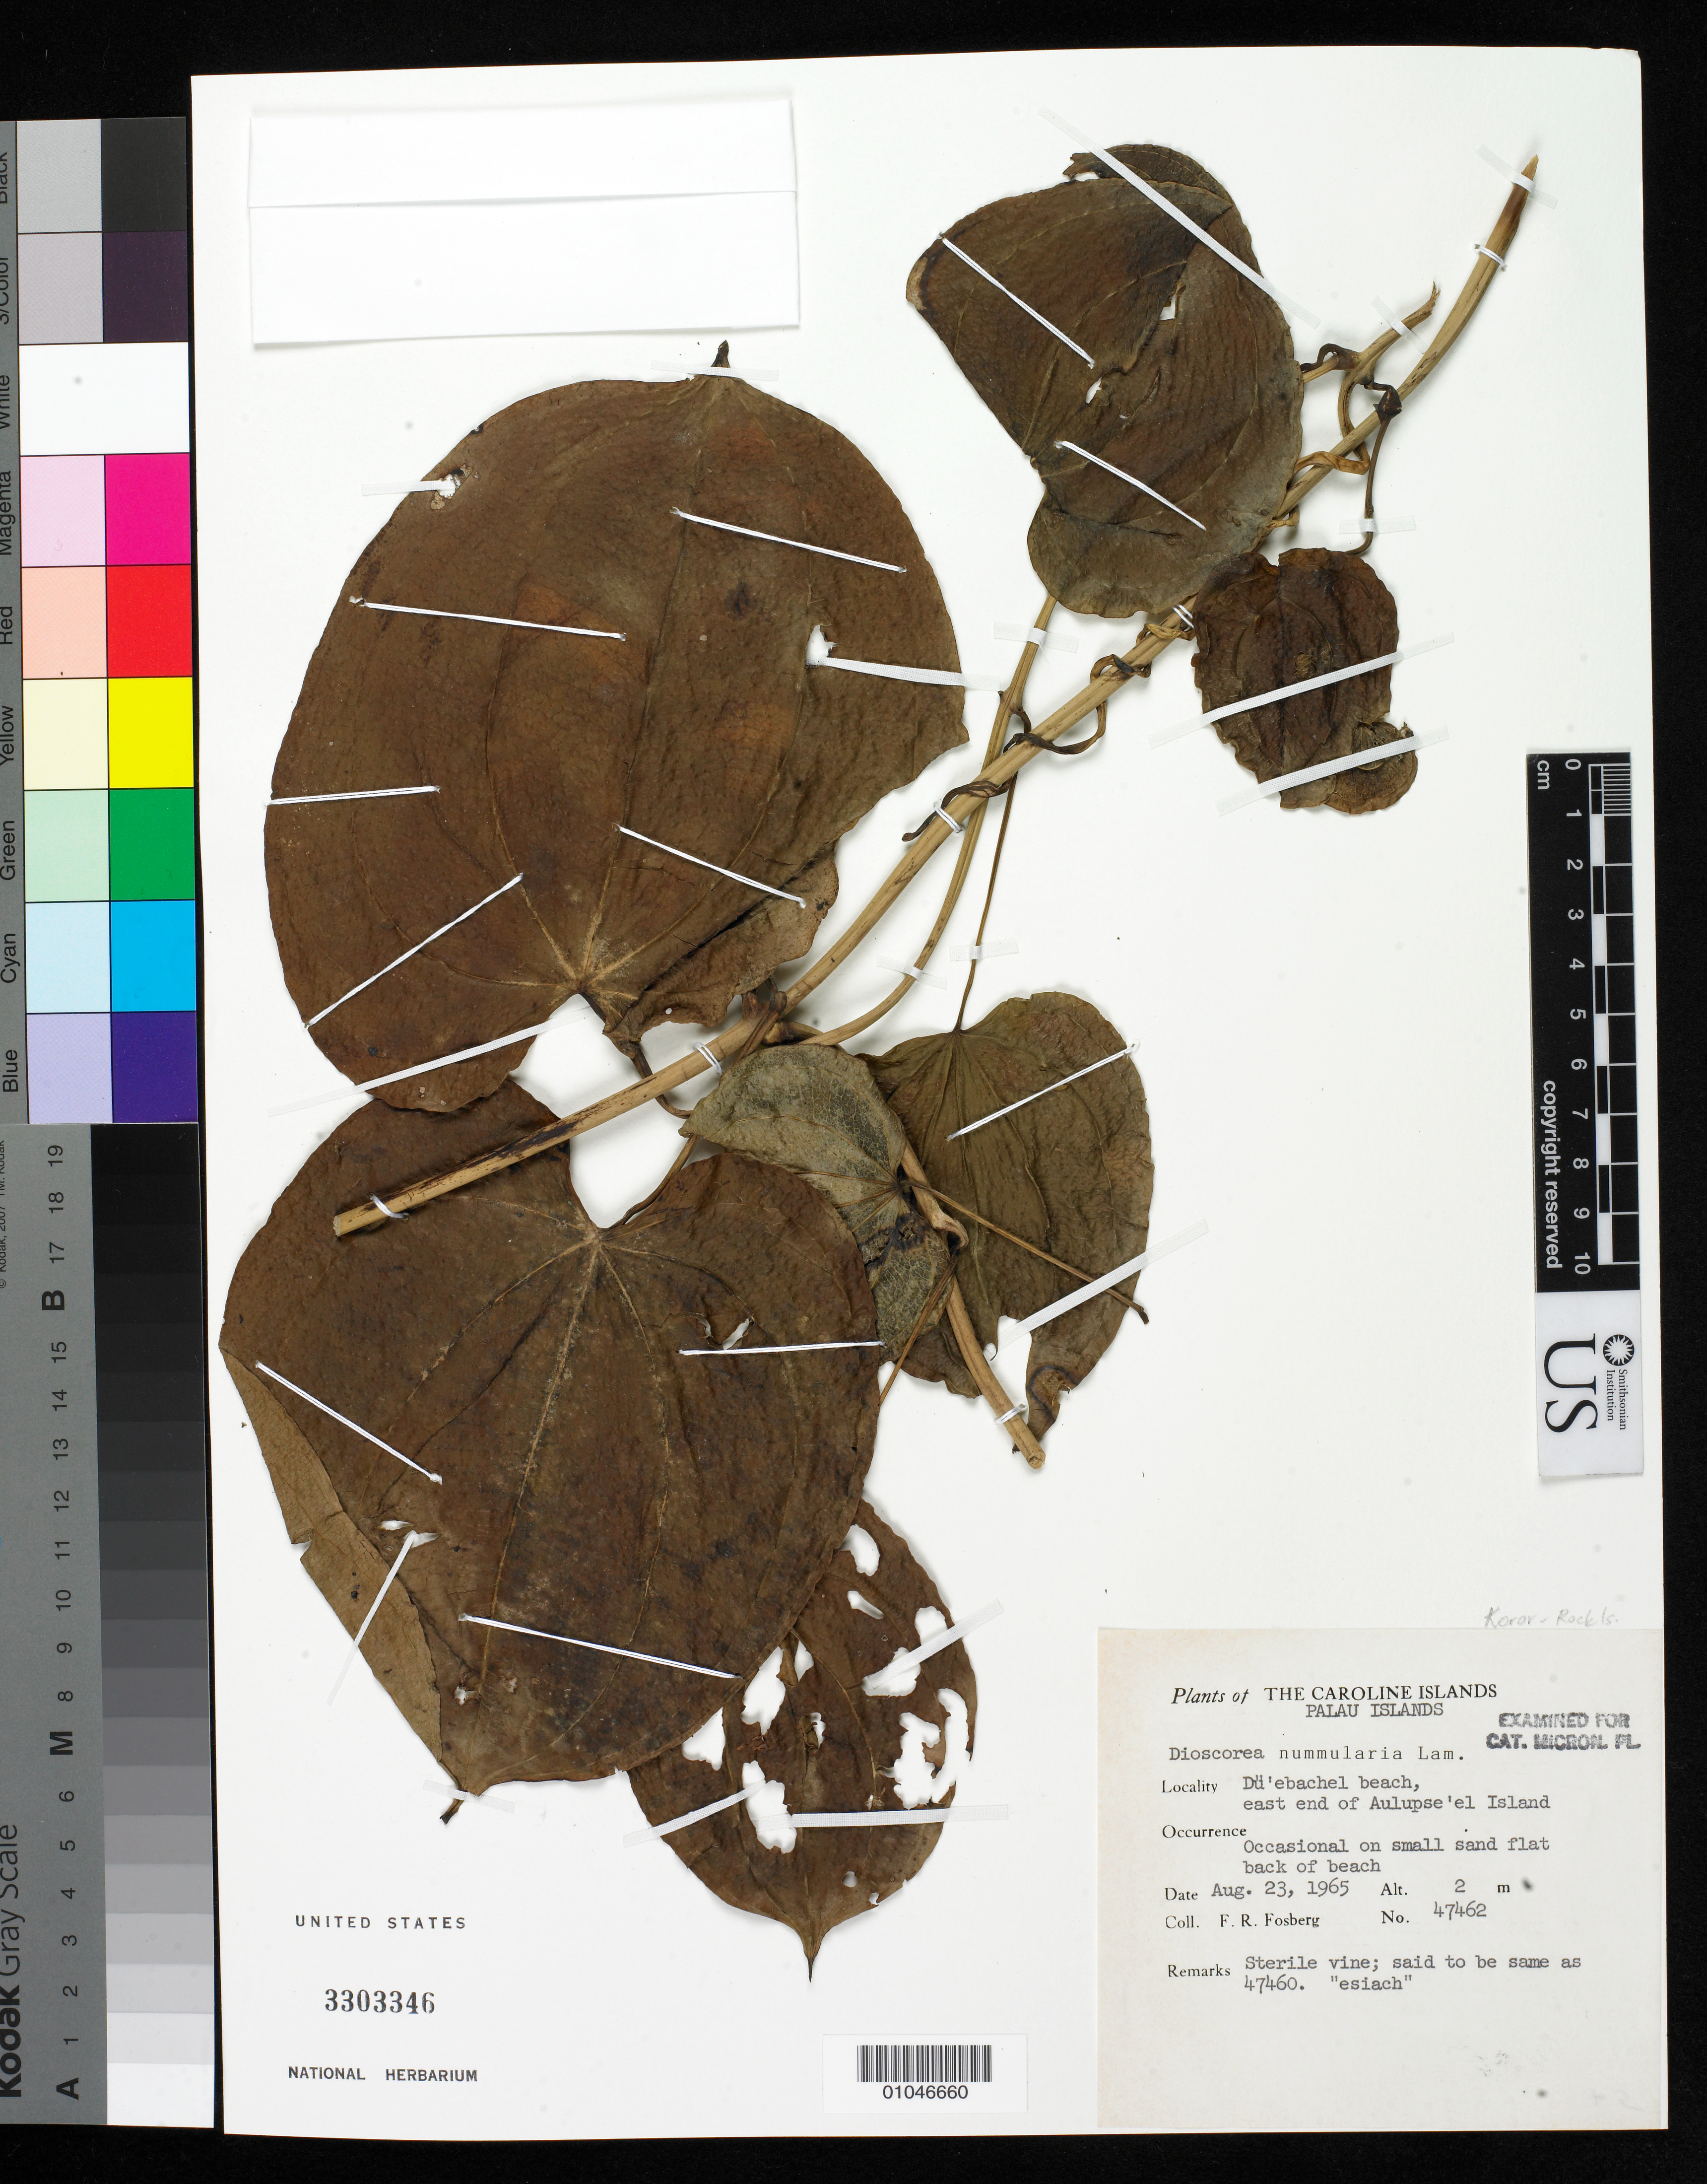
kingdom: Plantae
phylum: Tracheophyta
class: Liliopsida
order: Dioscoreales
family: Dioscoreaceae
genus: Dioscorea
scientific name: Dioscorea nummularia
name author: Lam.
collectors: F. R. Fosberg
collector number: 47462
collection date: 1965-08-23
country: Palau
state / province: Koror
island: Ulebsechel [Aulupse'el]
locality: Du'ebachel beach, E end of Aulupse'el Island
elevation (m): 2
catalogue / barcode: US 3303346